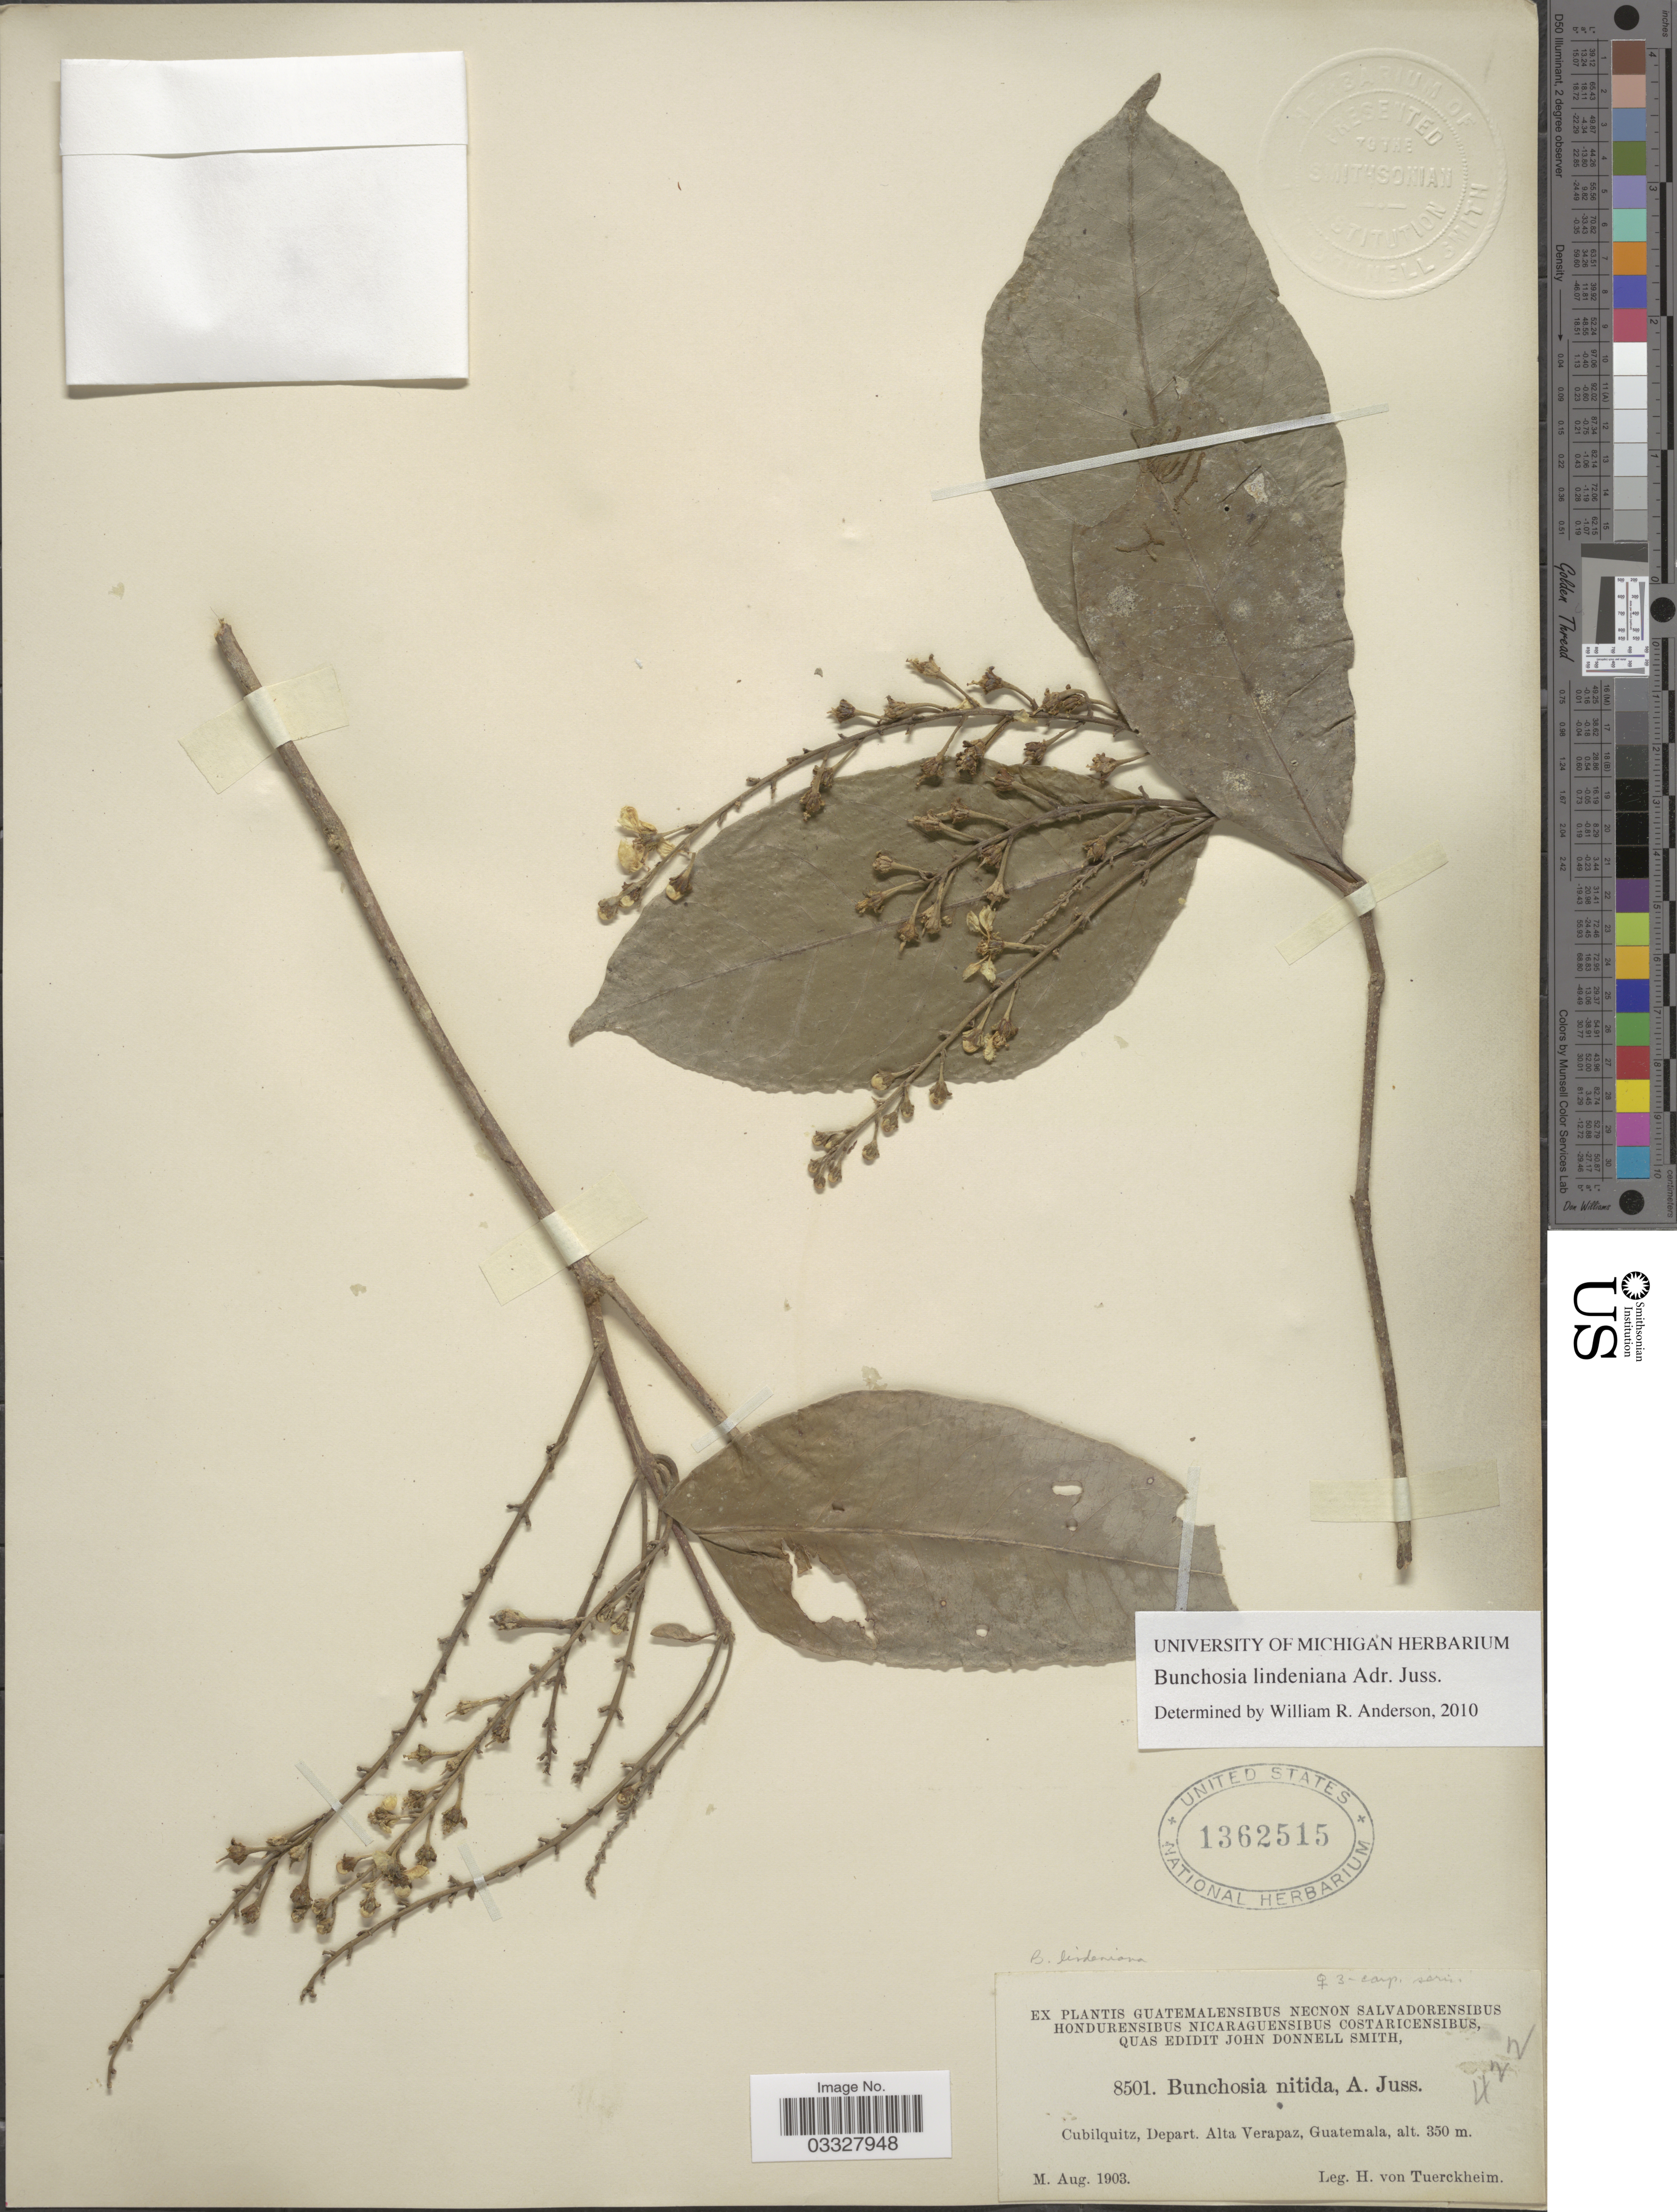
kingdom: Plantae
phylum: Tracheophyta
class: Magnoliopsida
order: Malpighiales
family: Malpighiaceae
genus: Bunchosia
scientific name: Bunchosia lindeniana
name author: A. Juss.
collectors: H. von Tuerckheim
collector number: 8501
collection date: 1903-08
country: Guatemala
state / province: Alta Verapaz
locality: Cubilquitz, Depart. Alta Verapaz.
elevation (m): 350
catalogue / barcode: US 1362515